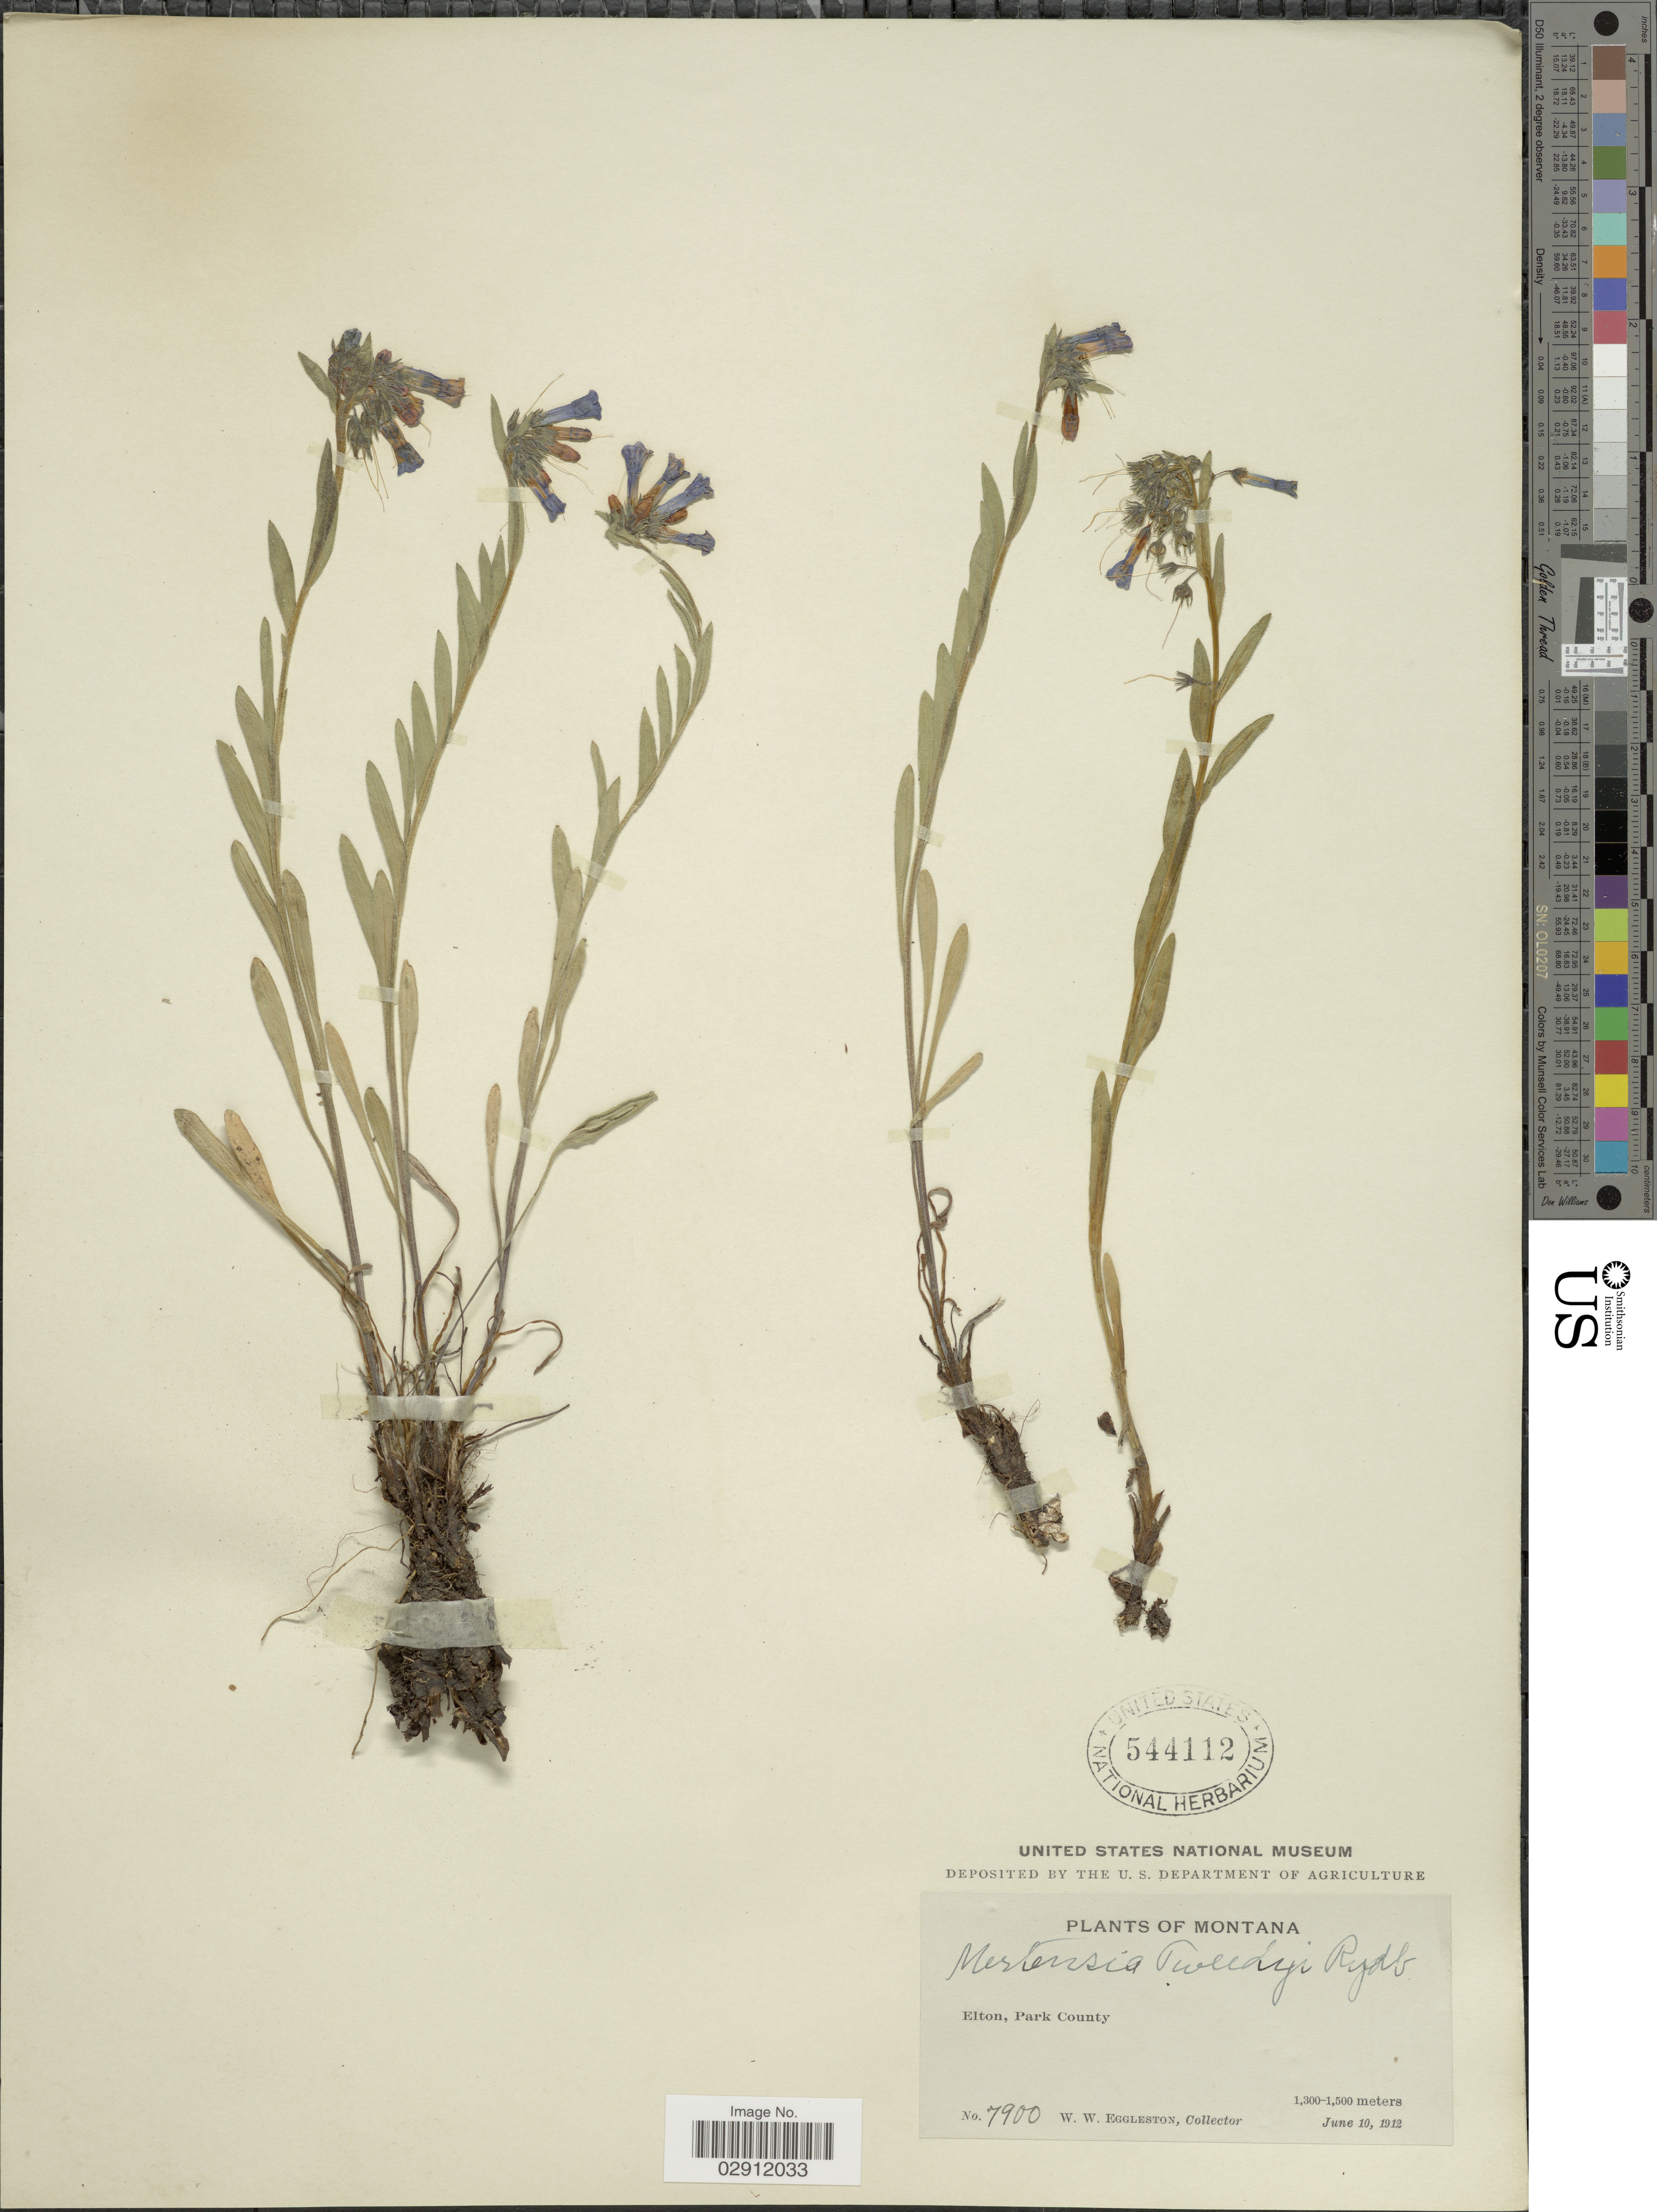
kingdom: Plantae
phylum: Tracheophyta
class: Magnoliopsida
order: Boraginales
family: Boraginaceae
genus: Mertensia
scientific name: Mertensia alpina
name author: (Torr.) G. Don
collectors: W. W. Eggleston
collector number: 7900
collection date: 1912-06-10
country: United States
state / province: Montana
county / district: Park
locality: Eton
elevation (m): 1300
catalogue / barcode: US 544112